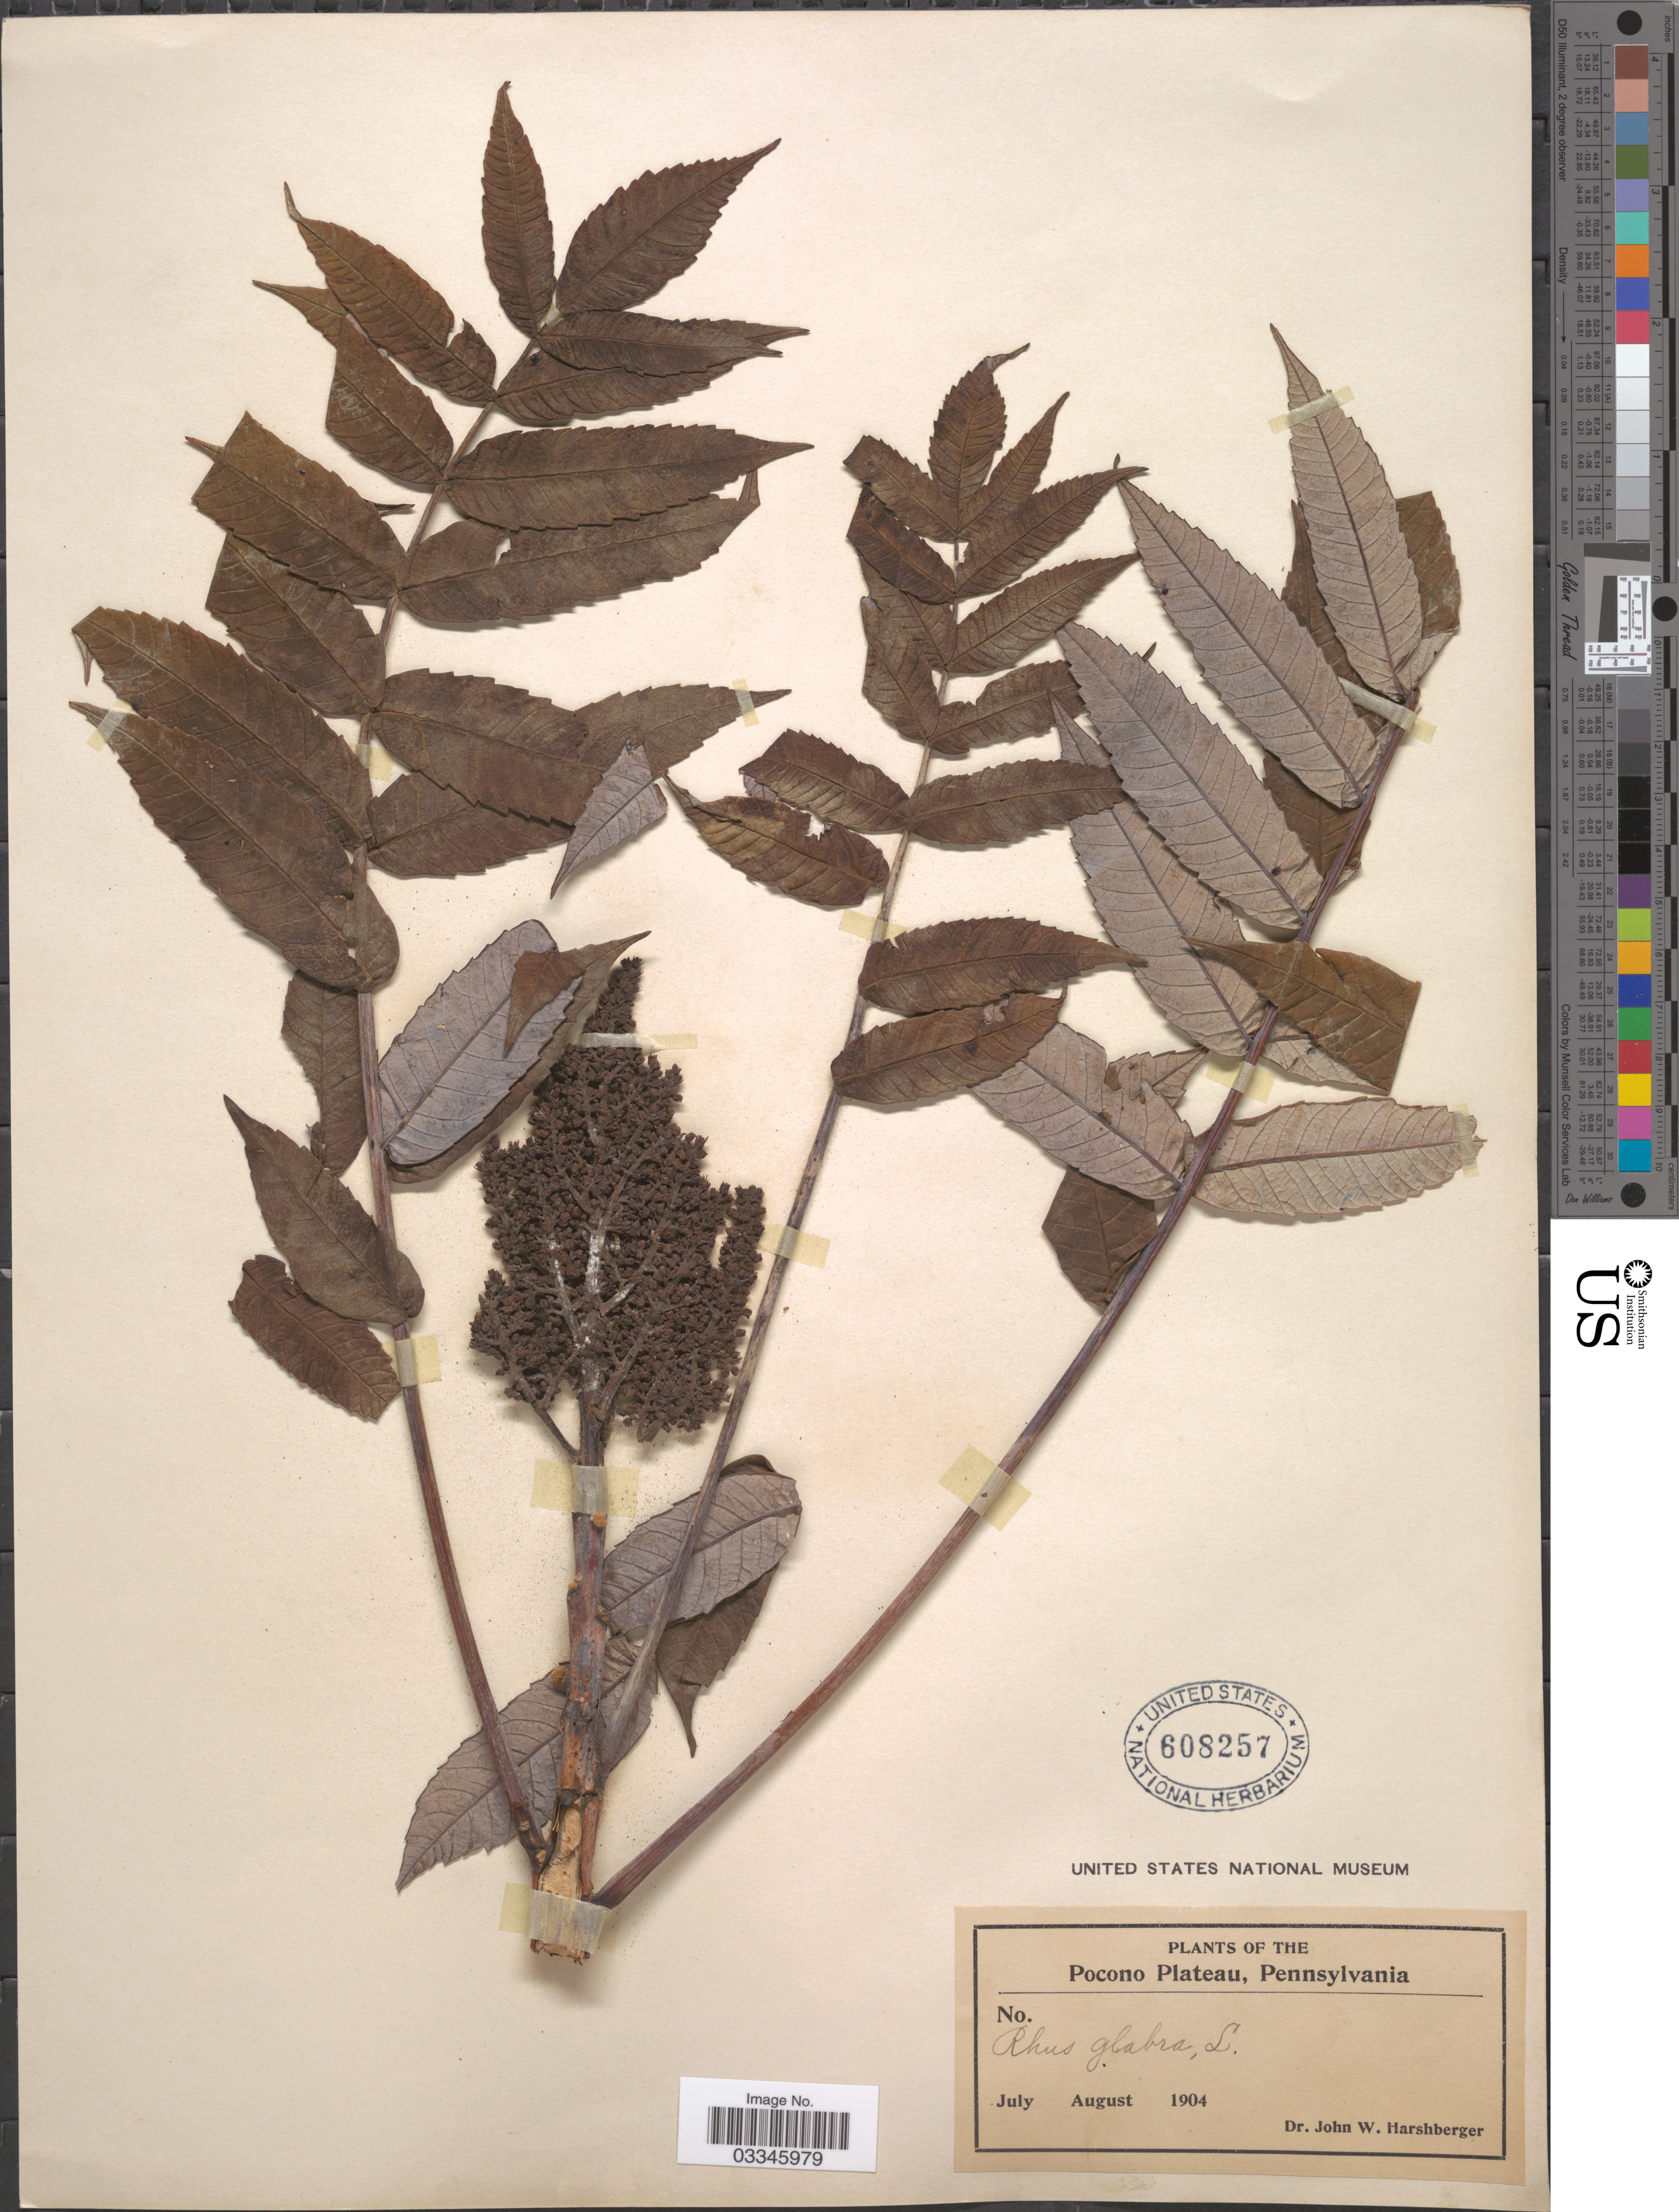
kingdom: Plantae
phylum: Tracheophyta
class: Magnoliopsida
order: Sapindales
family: Anacardiaceae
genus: Rhus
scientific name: Rhus glabra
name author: L.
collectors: J. W. Harshberger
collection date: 1904-07/1904-08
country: United States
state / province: Pennsylvania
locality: Pocono Plateau.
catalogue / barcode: US 608257